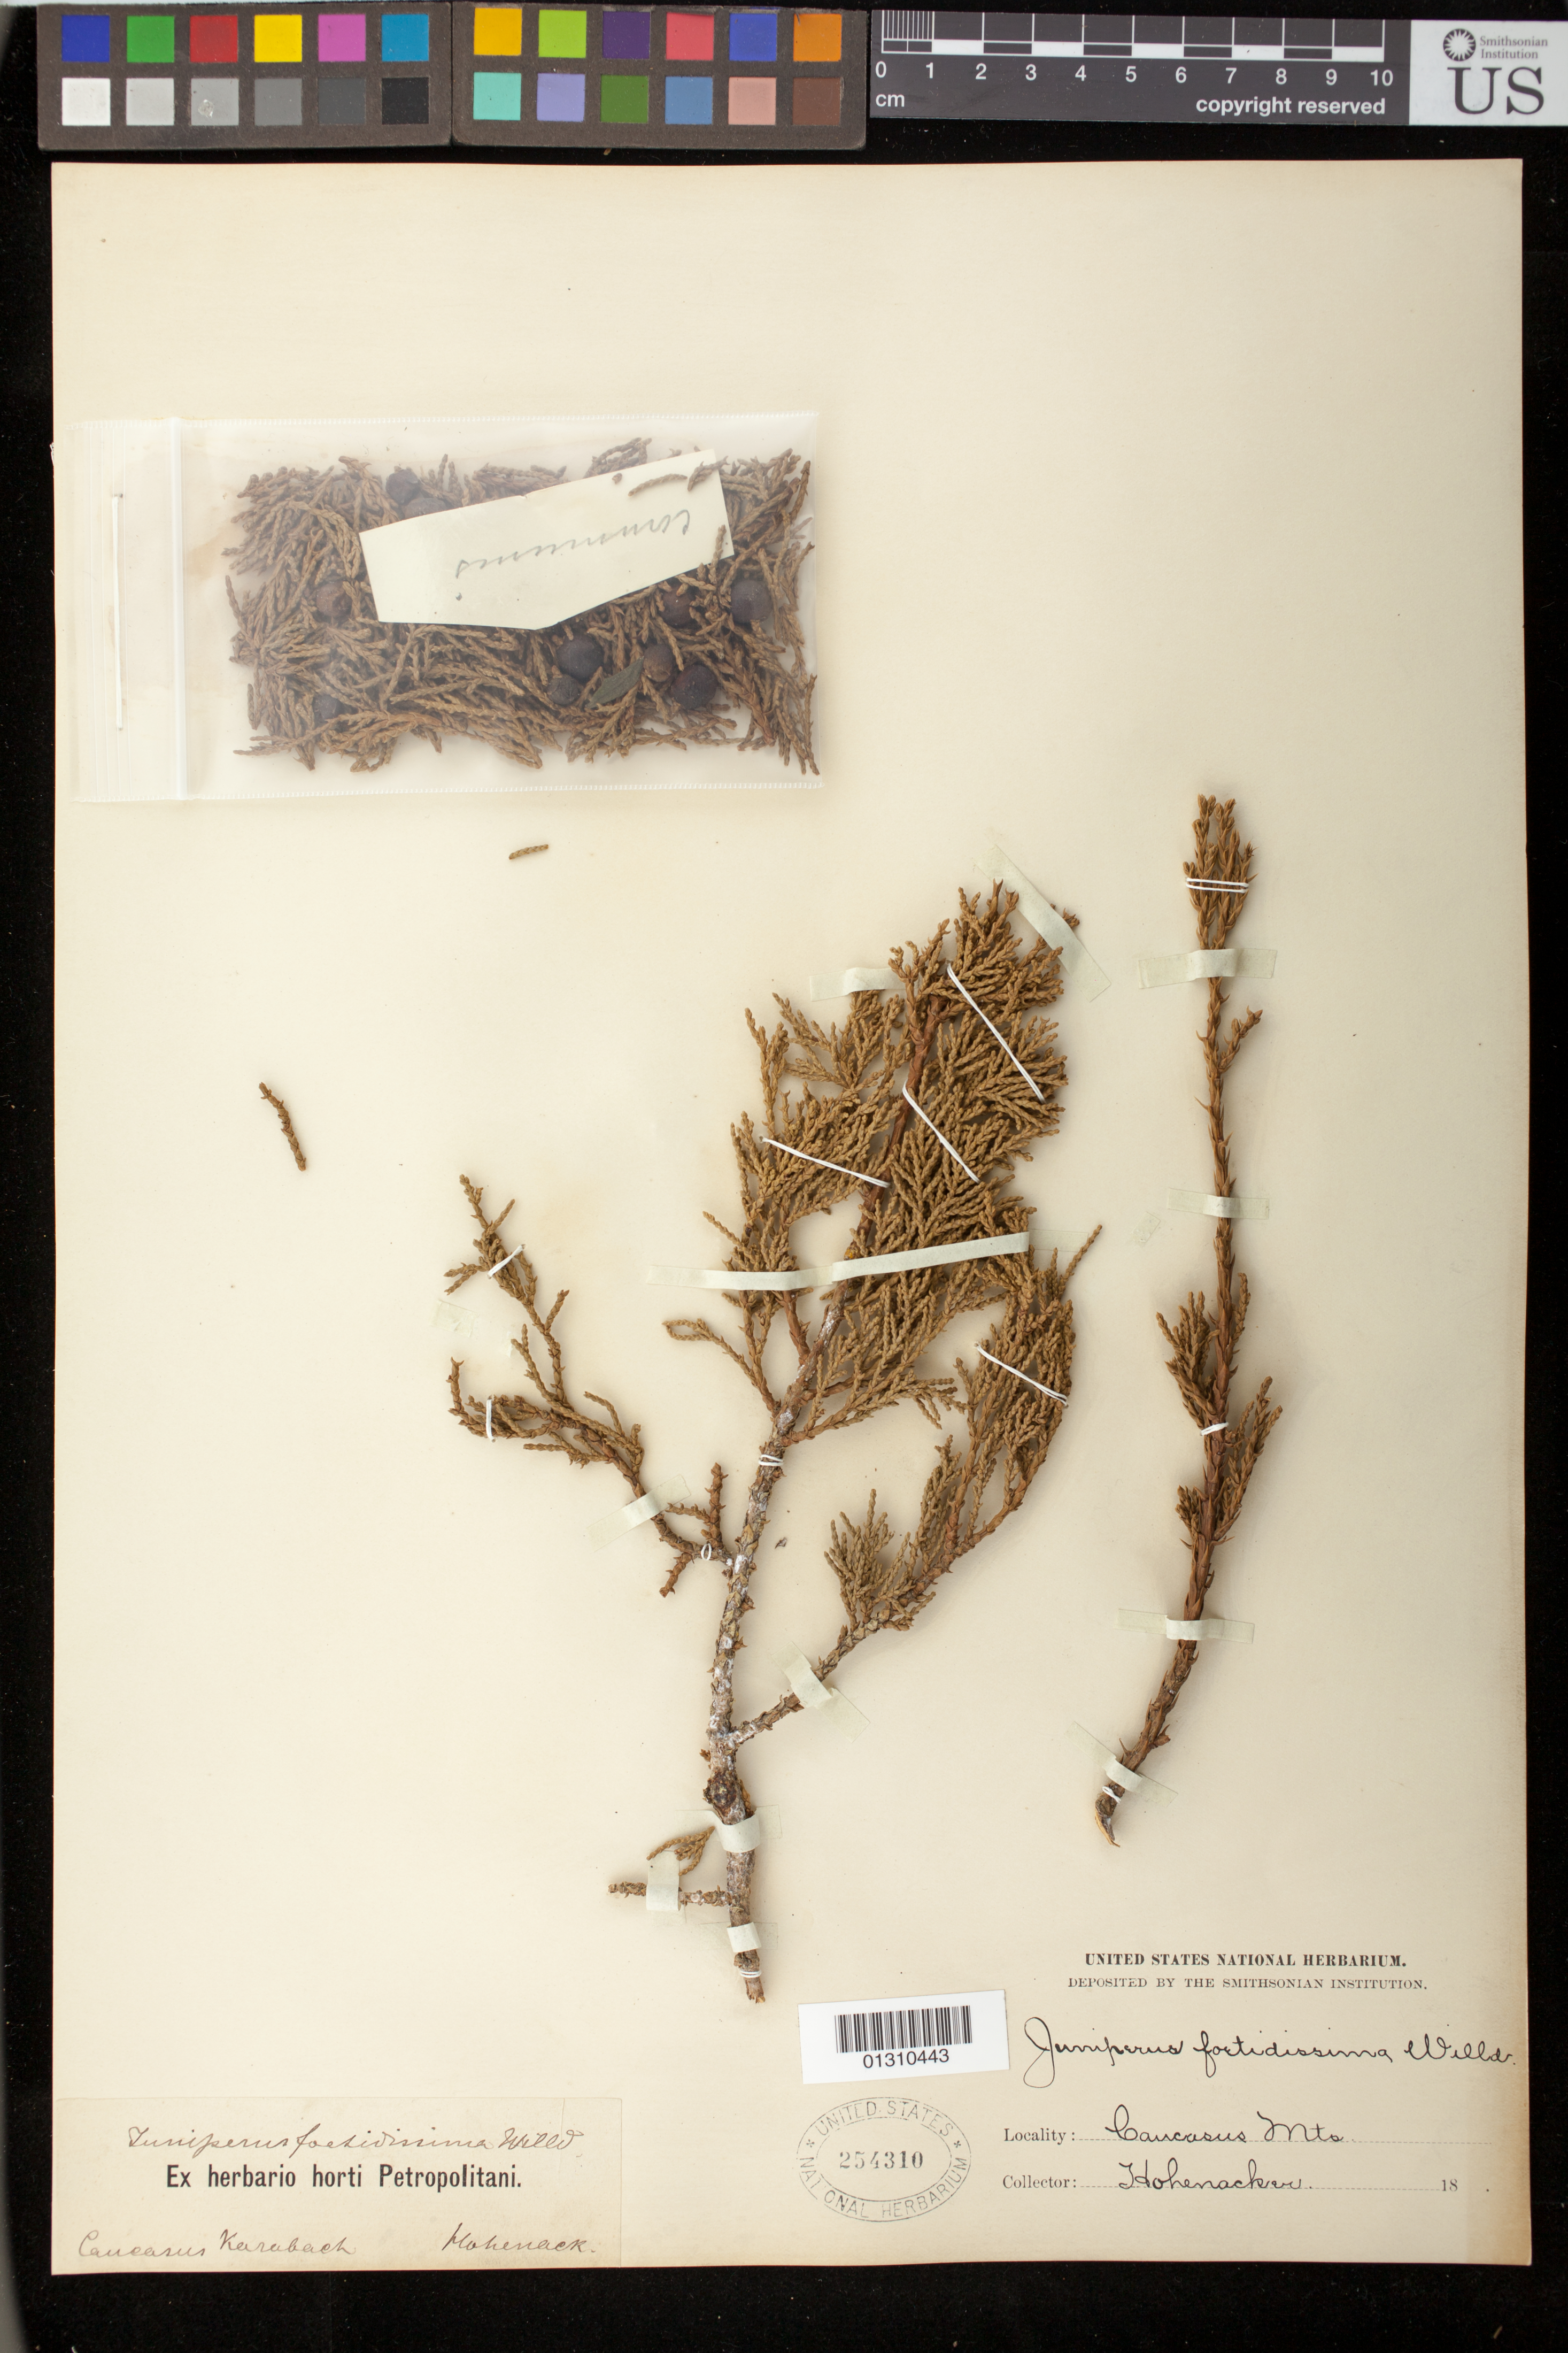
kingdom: Plantae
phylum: Tracheophyta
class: Pinopsida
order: Pinales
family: Cupressaceae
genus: Juniperus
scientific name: Juniperus foetidissima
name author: Willd.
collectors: Hohenacker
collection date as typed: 18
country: Azerbaijan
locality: Caucasus Mts., Caucasus Karabach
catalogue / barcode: US 254310